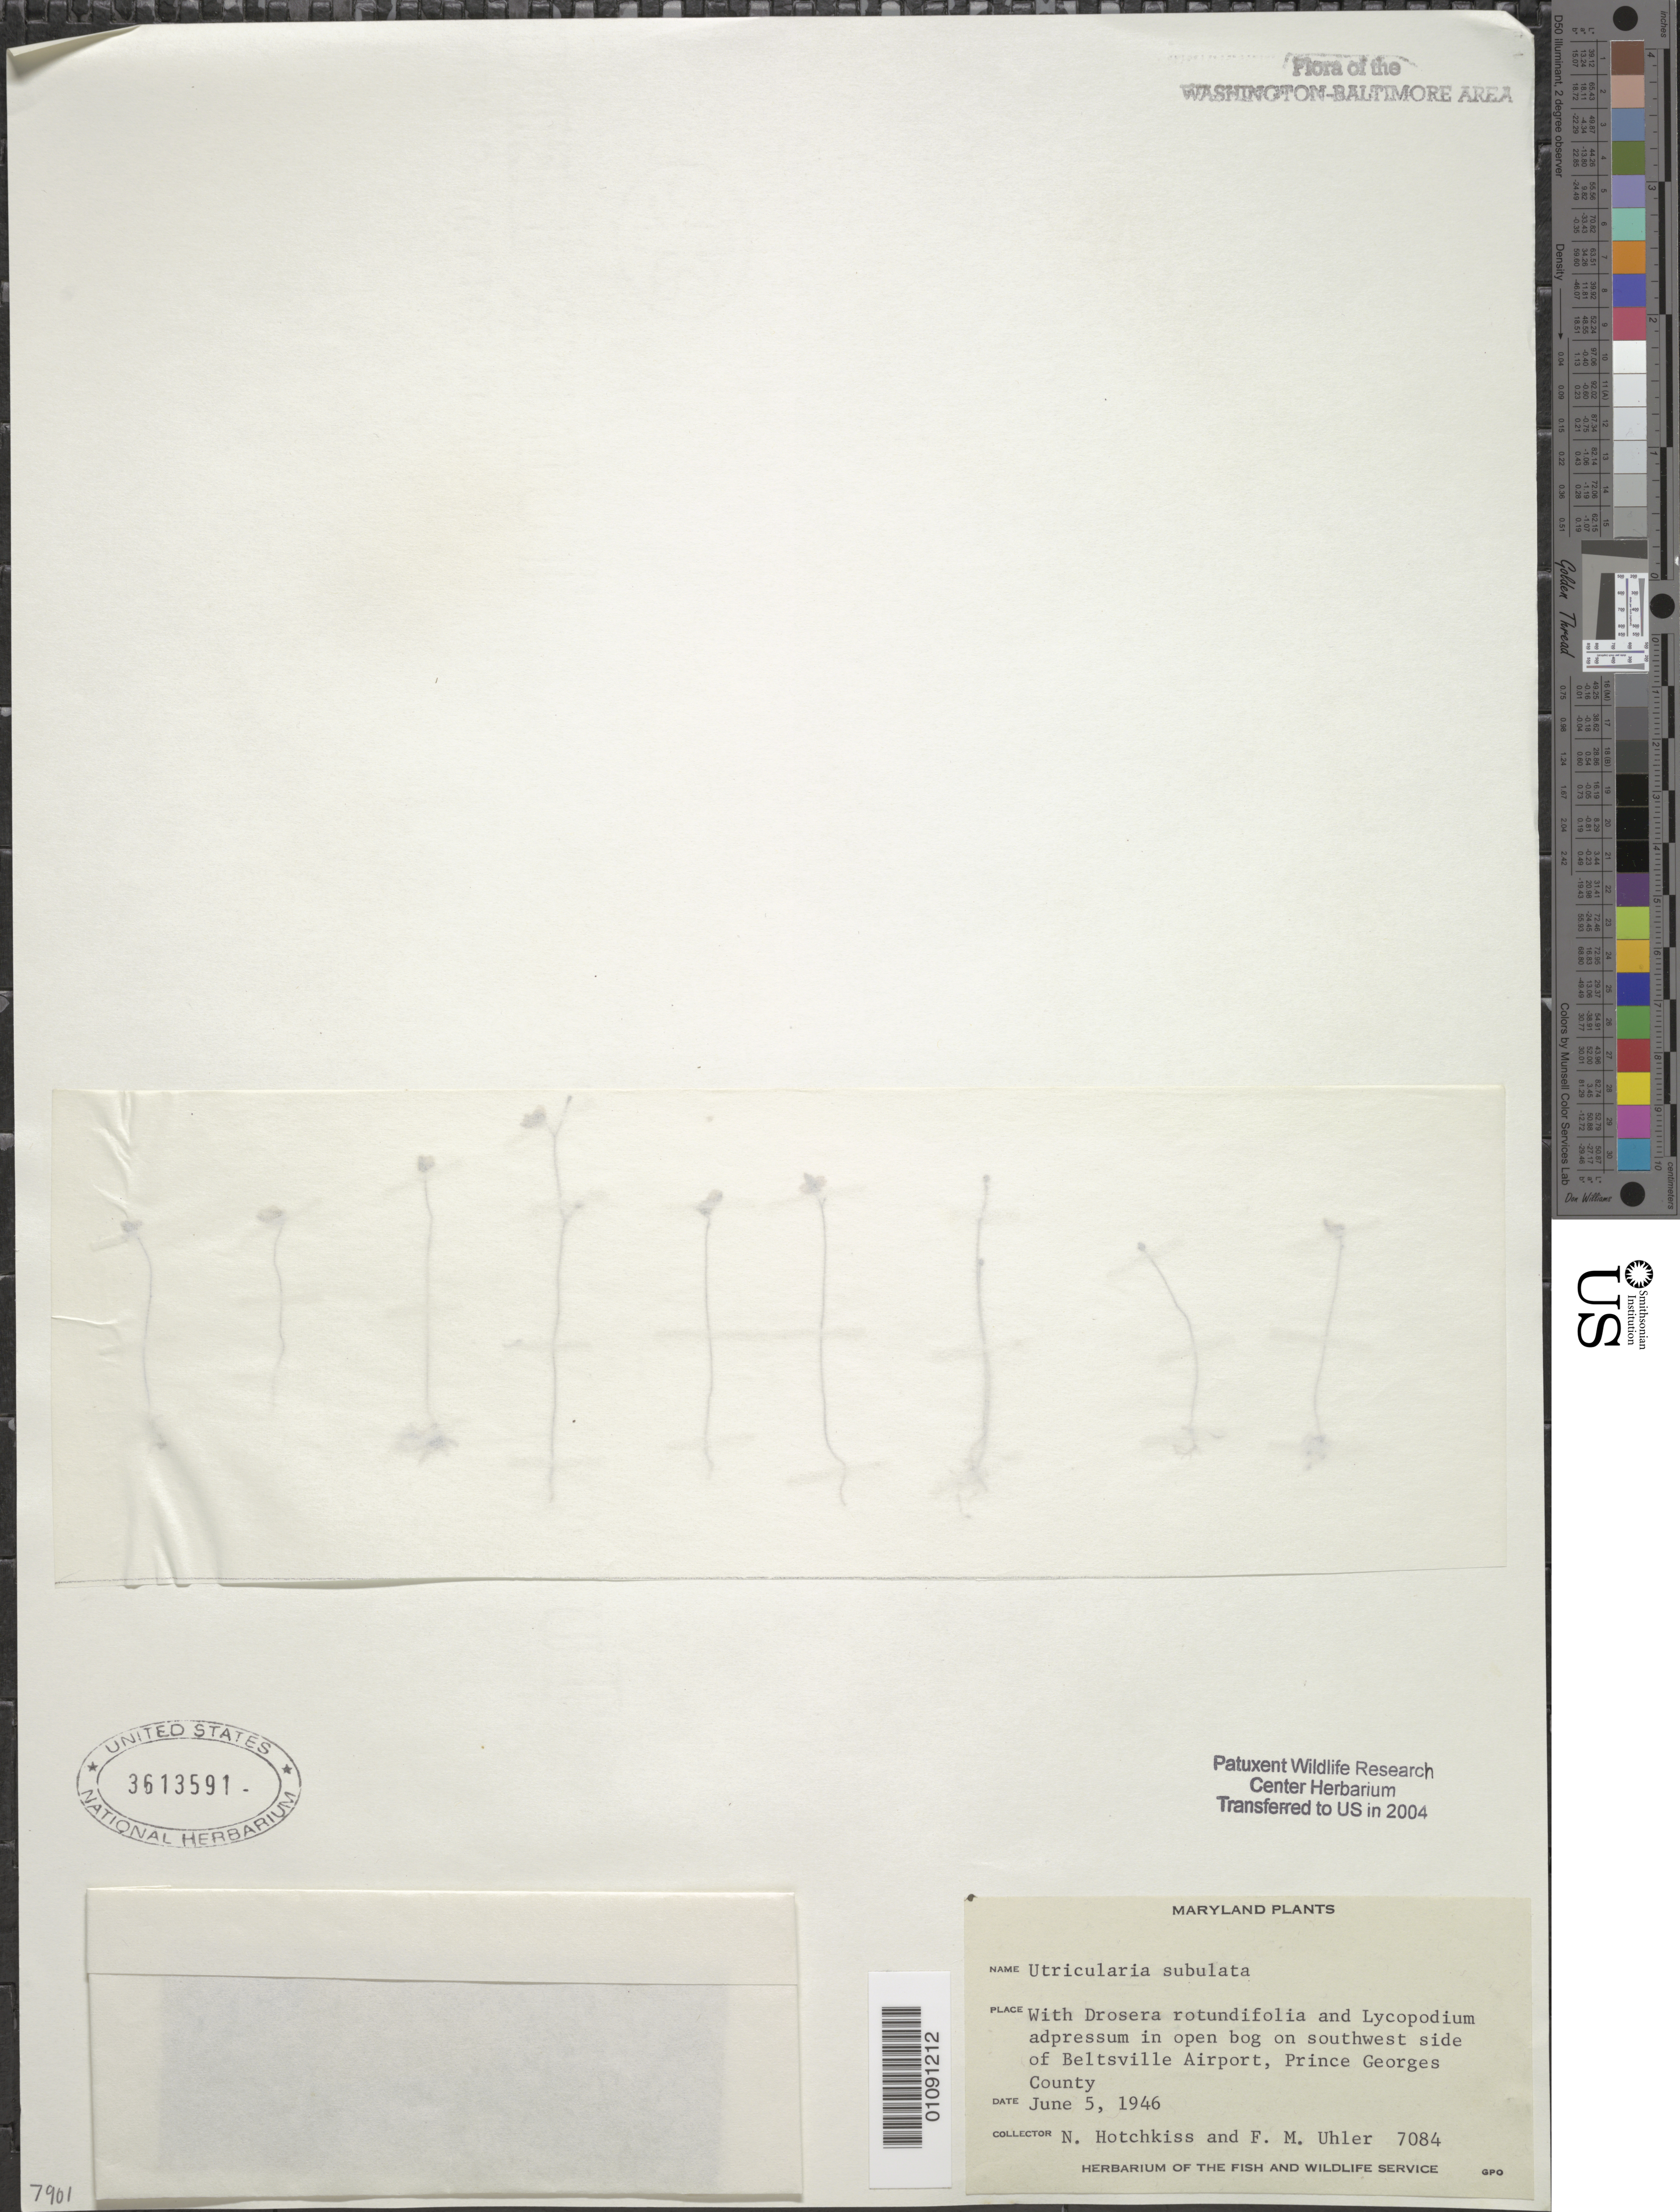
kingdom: Plantae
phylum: Tracheophyta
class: Magnoliopsida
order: Lamiales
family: Lentibulariaceae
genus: Utricularia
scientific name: Utricularia subulata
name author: L.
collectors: N. Hotchkiss & F. M. Uhler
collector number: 7084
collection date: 1946-06-05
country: United States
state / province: Maryland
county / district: Prince George's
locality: S.W. side of Beltsville Airport.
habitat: With Drosera rotundifolia and Lycopodium adpressum in open bog.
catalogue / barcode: US 3613591